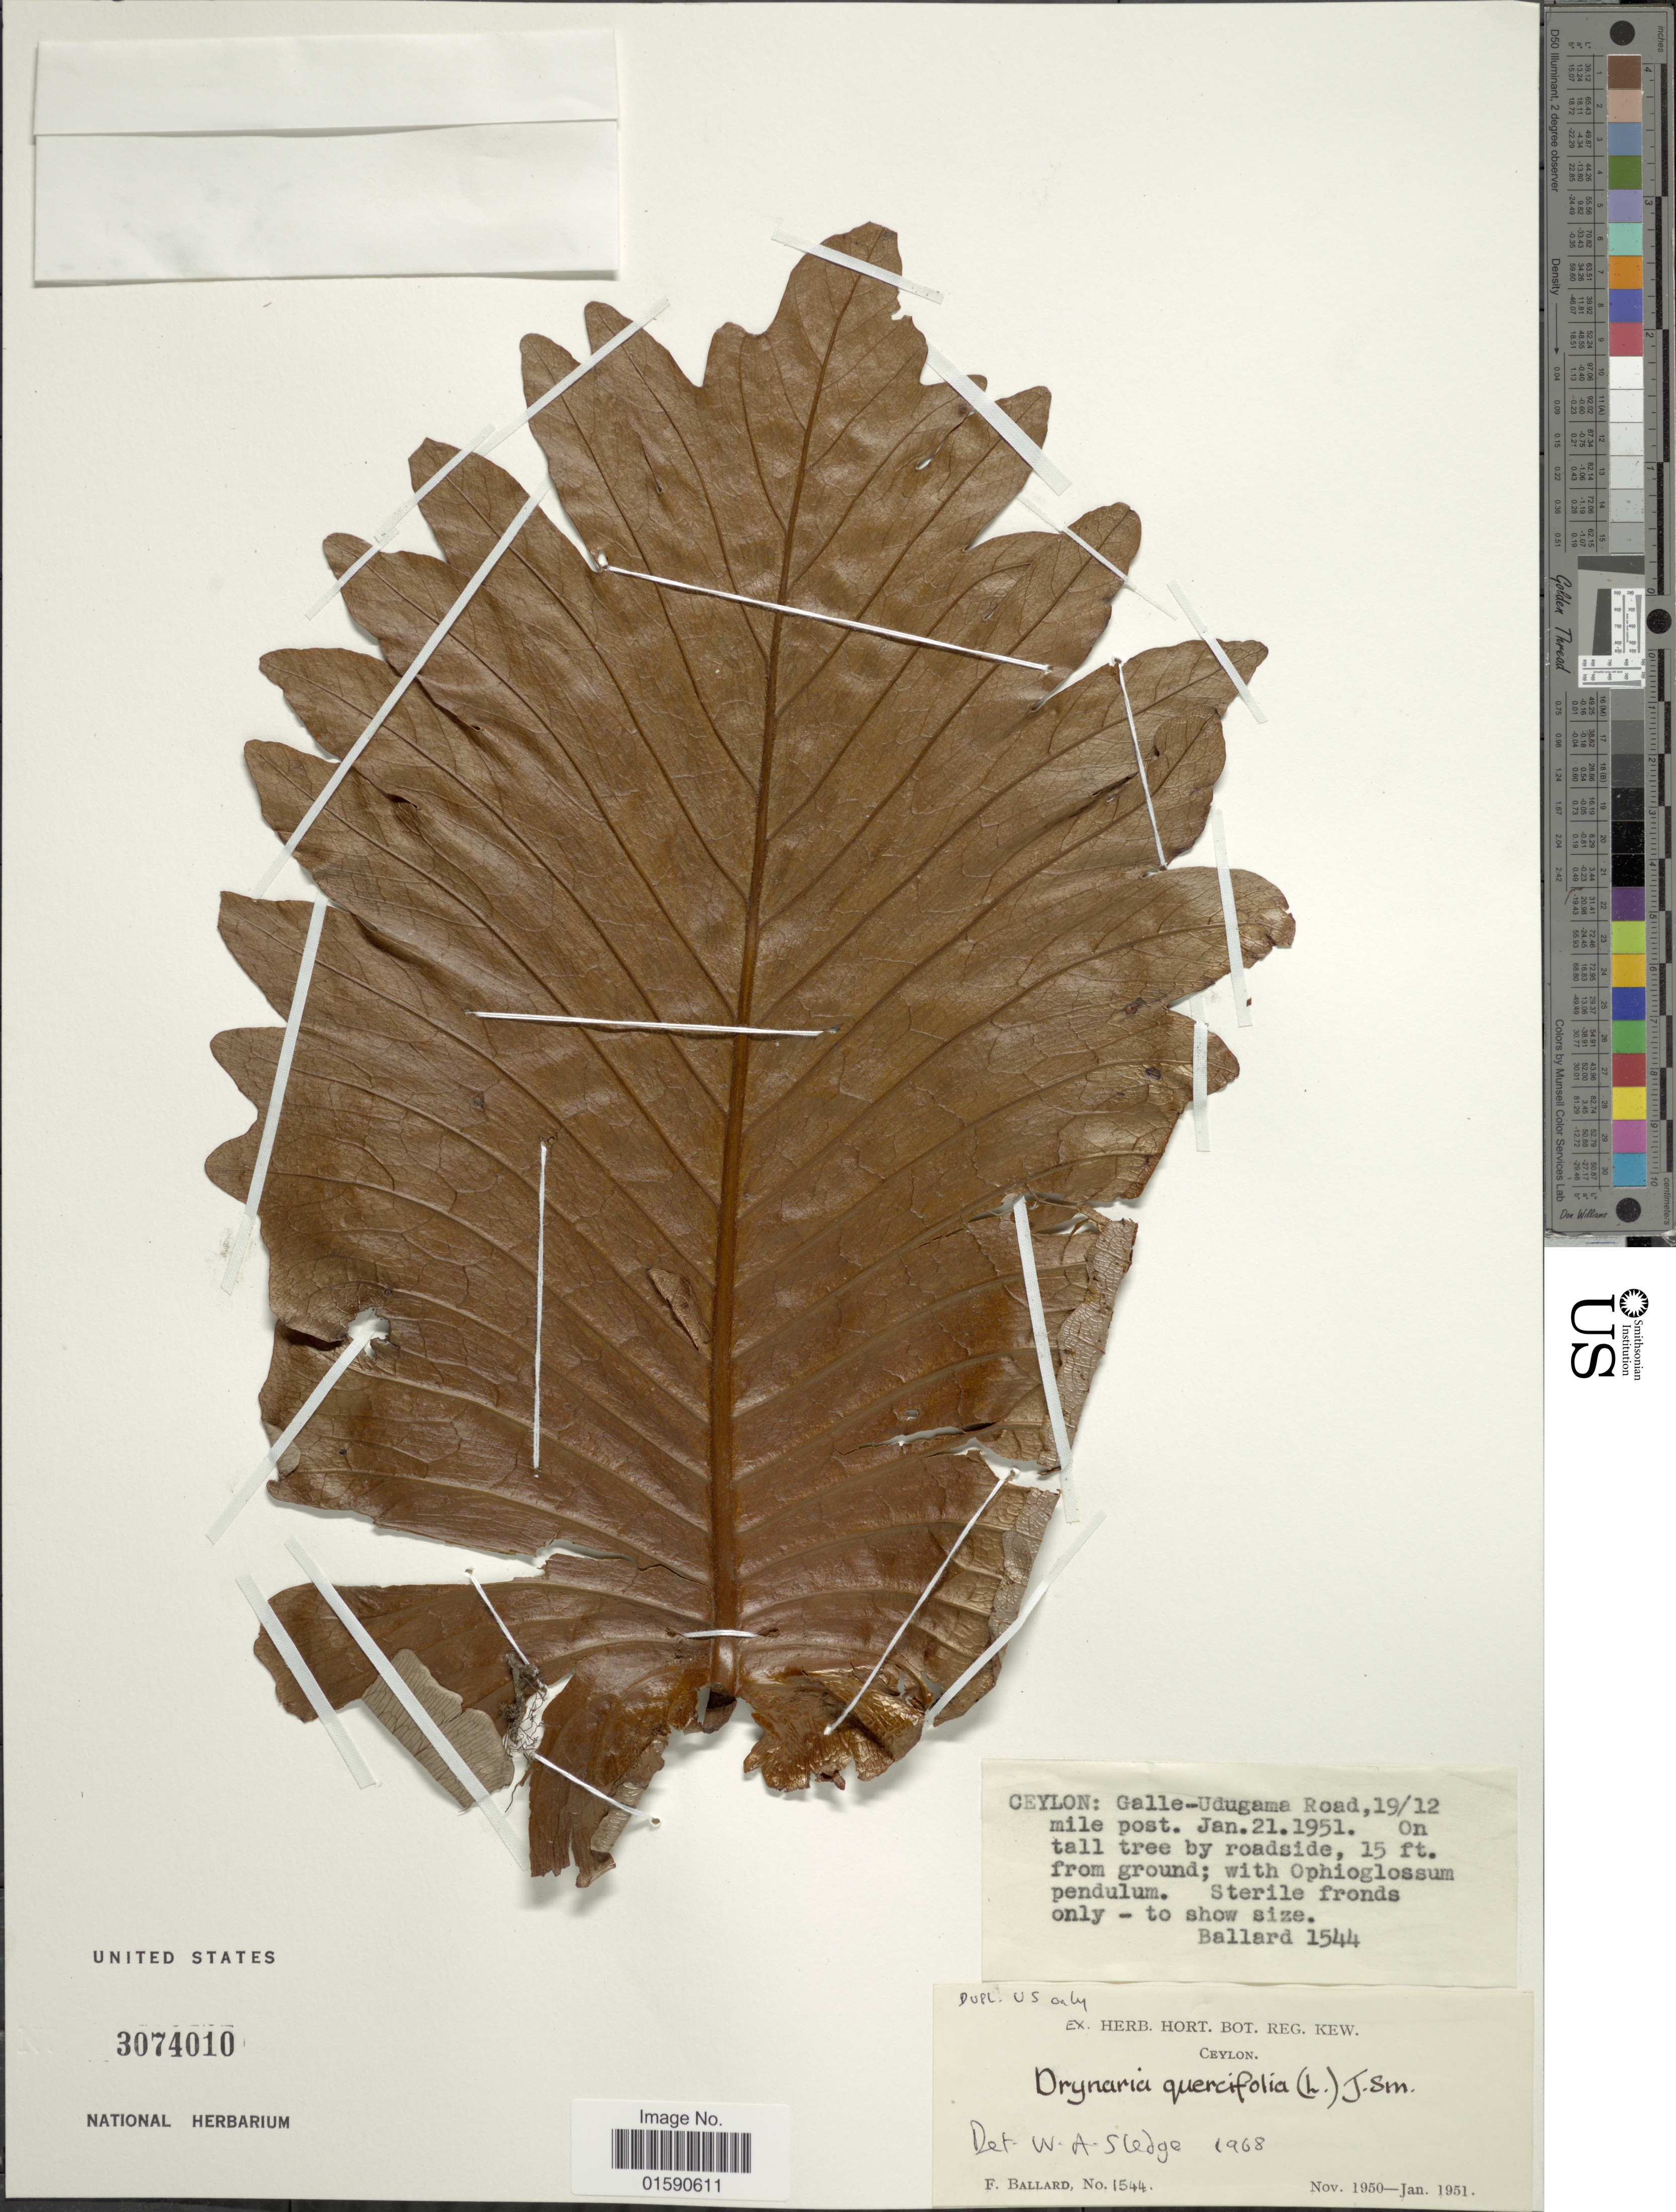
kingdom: Plantae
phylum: Tracheophyta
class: Polypodiopsida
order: Polypodiales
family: Polypodiaceae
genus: Drynaria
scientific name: Drynaria quercifolia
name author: (L.) J. Sm.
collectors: F. Ballard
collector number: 1544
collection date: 1951-01-21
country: Sri Lanka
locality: Ceylon: galle-Udugama Road, 19/12 mile post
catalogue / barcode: US 3074010